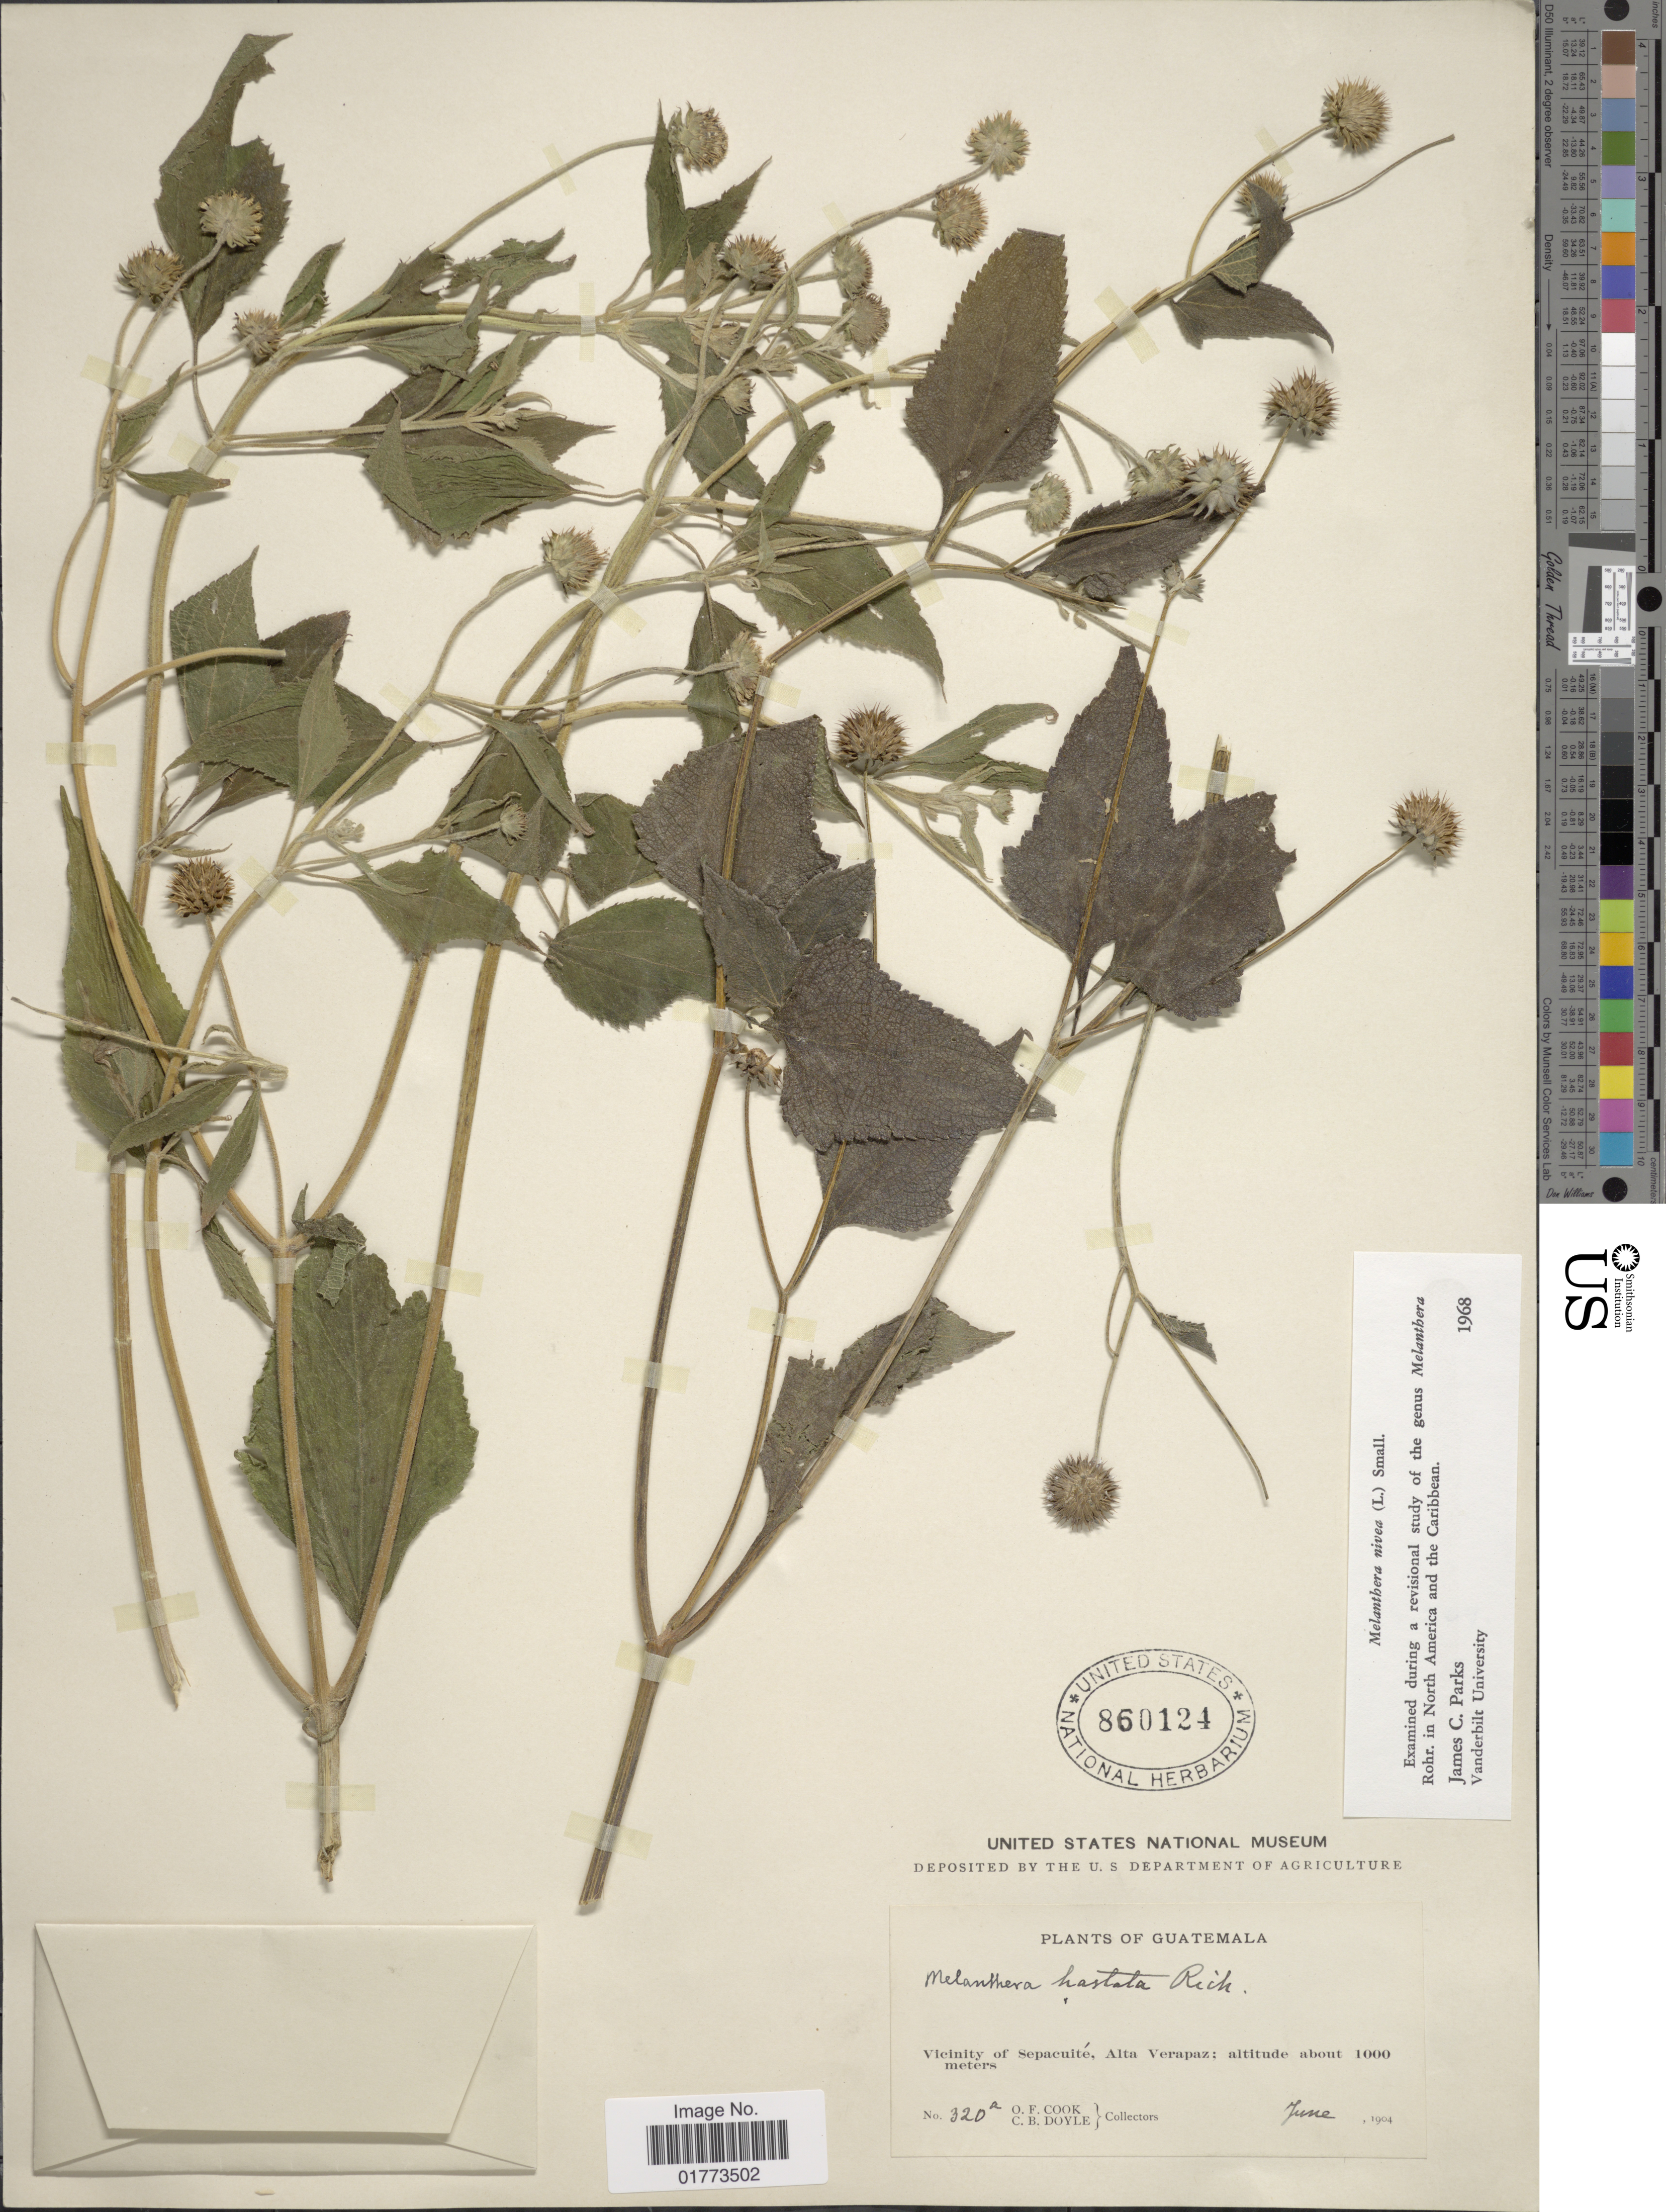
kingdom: Plantae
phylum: Tracheophyta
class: Magnoliopsida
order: Asterales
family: Asteraceae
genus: Melanthera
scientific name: Melanthera nivea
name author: (L.) Small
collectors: O. F. Cook & C. Doyle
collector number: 320a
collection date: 1904-06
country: Guatemala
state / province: Alta Verapaz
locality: Vicinity of Sepacuité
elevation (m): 1000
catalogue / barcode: US 860124